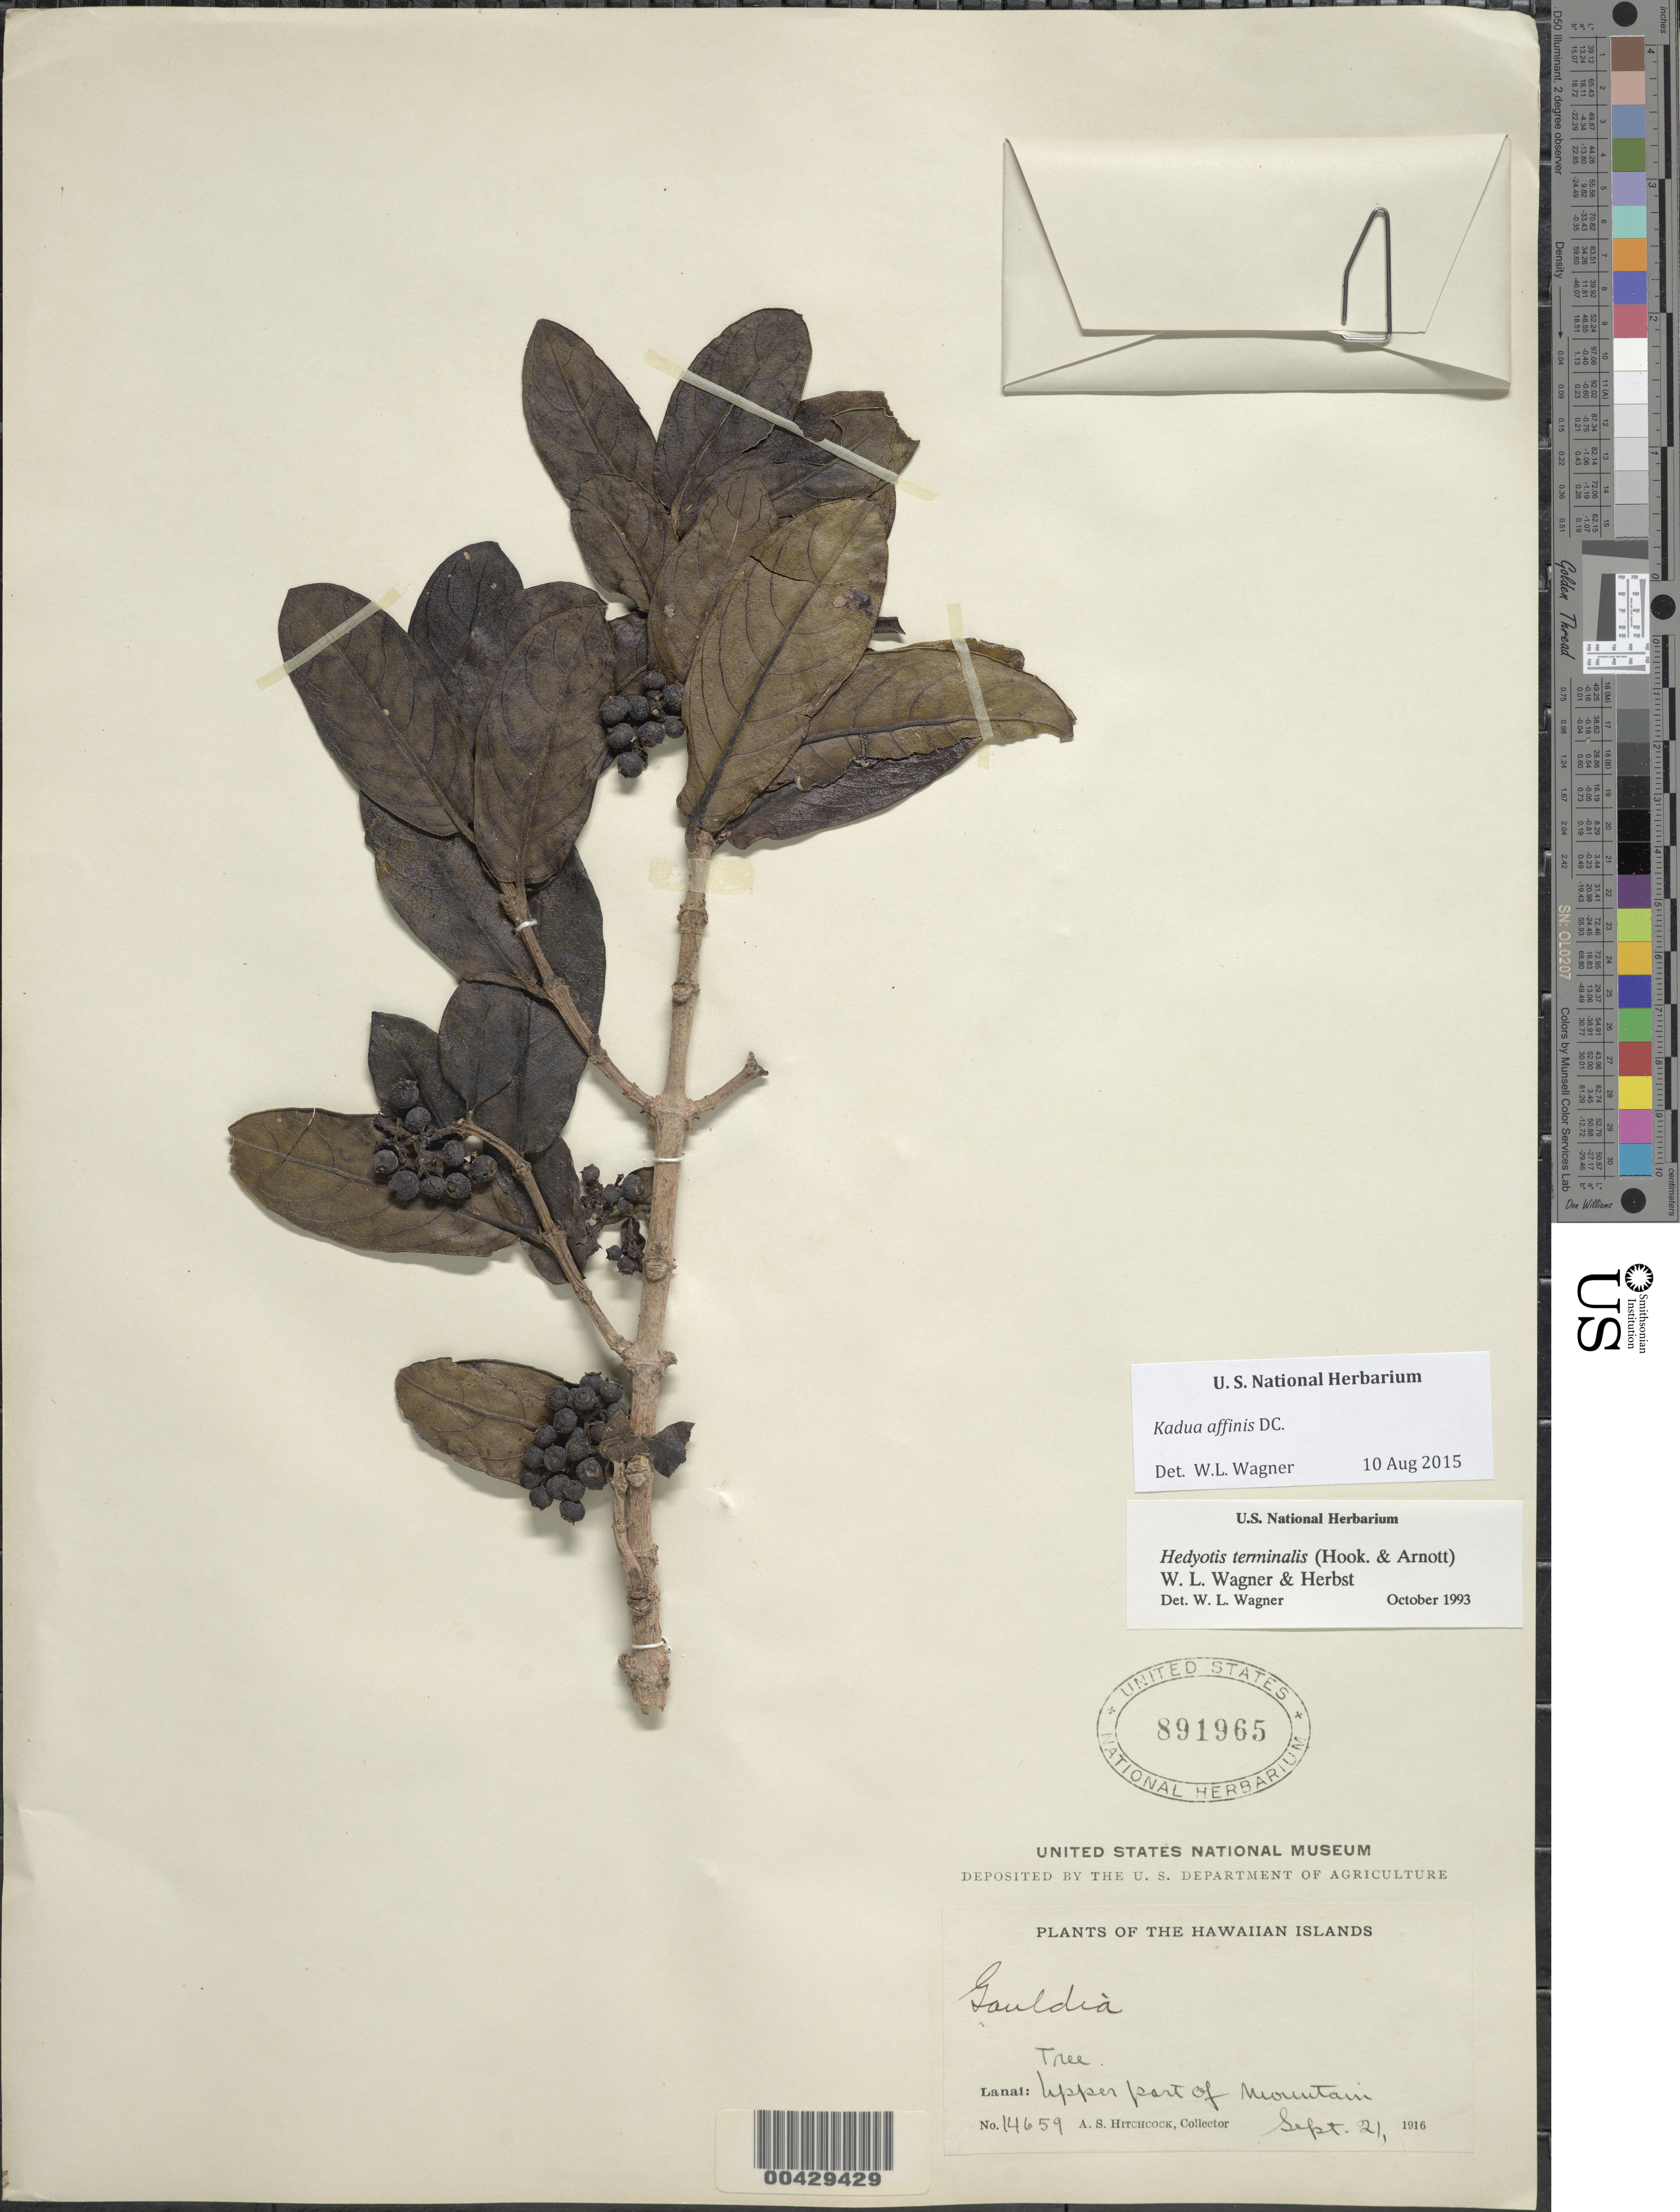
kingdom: Plantae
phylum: Tracheophyta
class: Magnoliopsida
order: Gentianales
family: Rubiaceae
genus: Kadua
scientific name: Kadua affinis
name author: DC.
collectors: A. S. Hitchcock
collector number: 14659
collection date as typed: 21 Sep 1916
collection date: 1916-09-21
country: United States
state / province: Hawaii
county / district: Maui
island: Lana'i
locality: Upper part of mountain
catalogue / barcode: US 891965